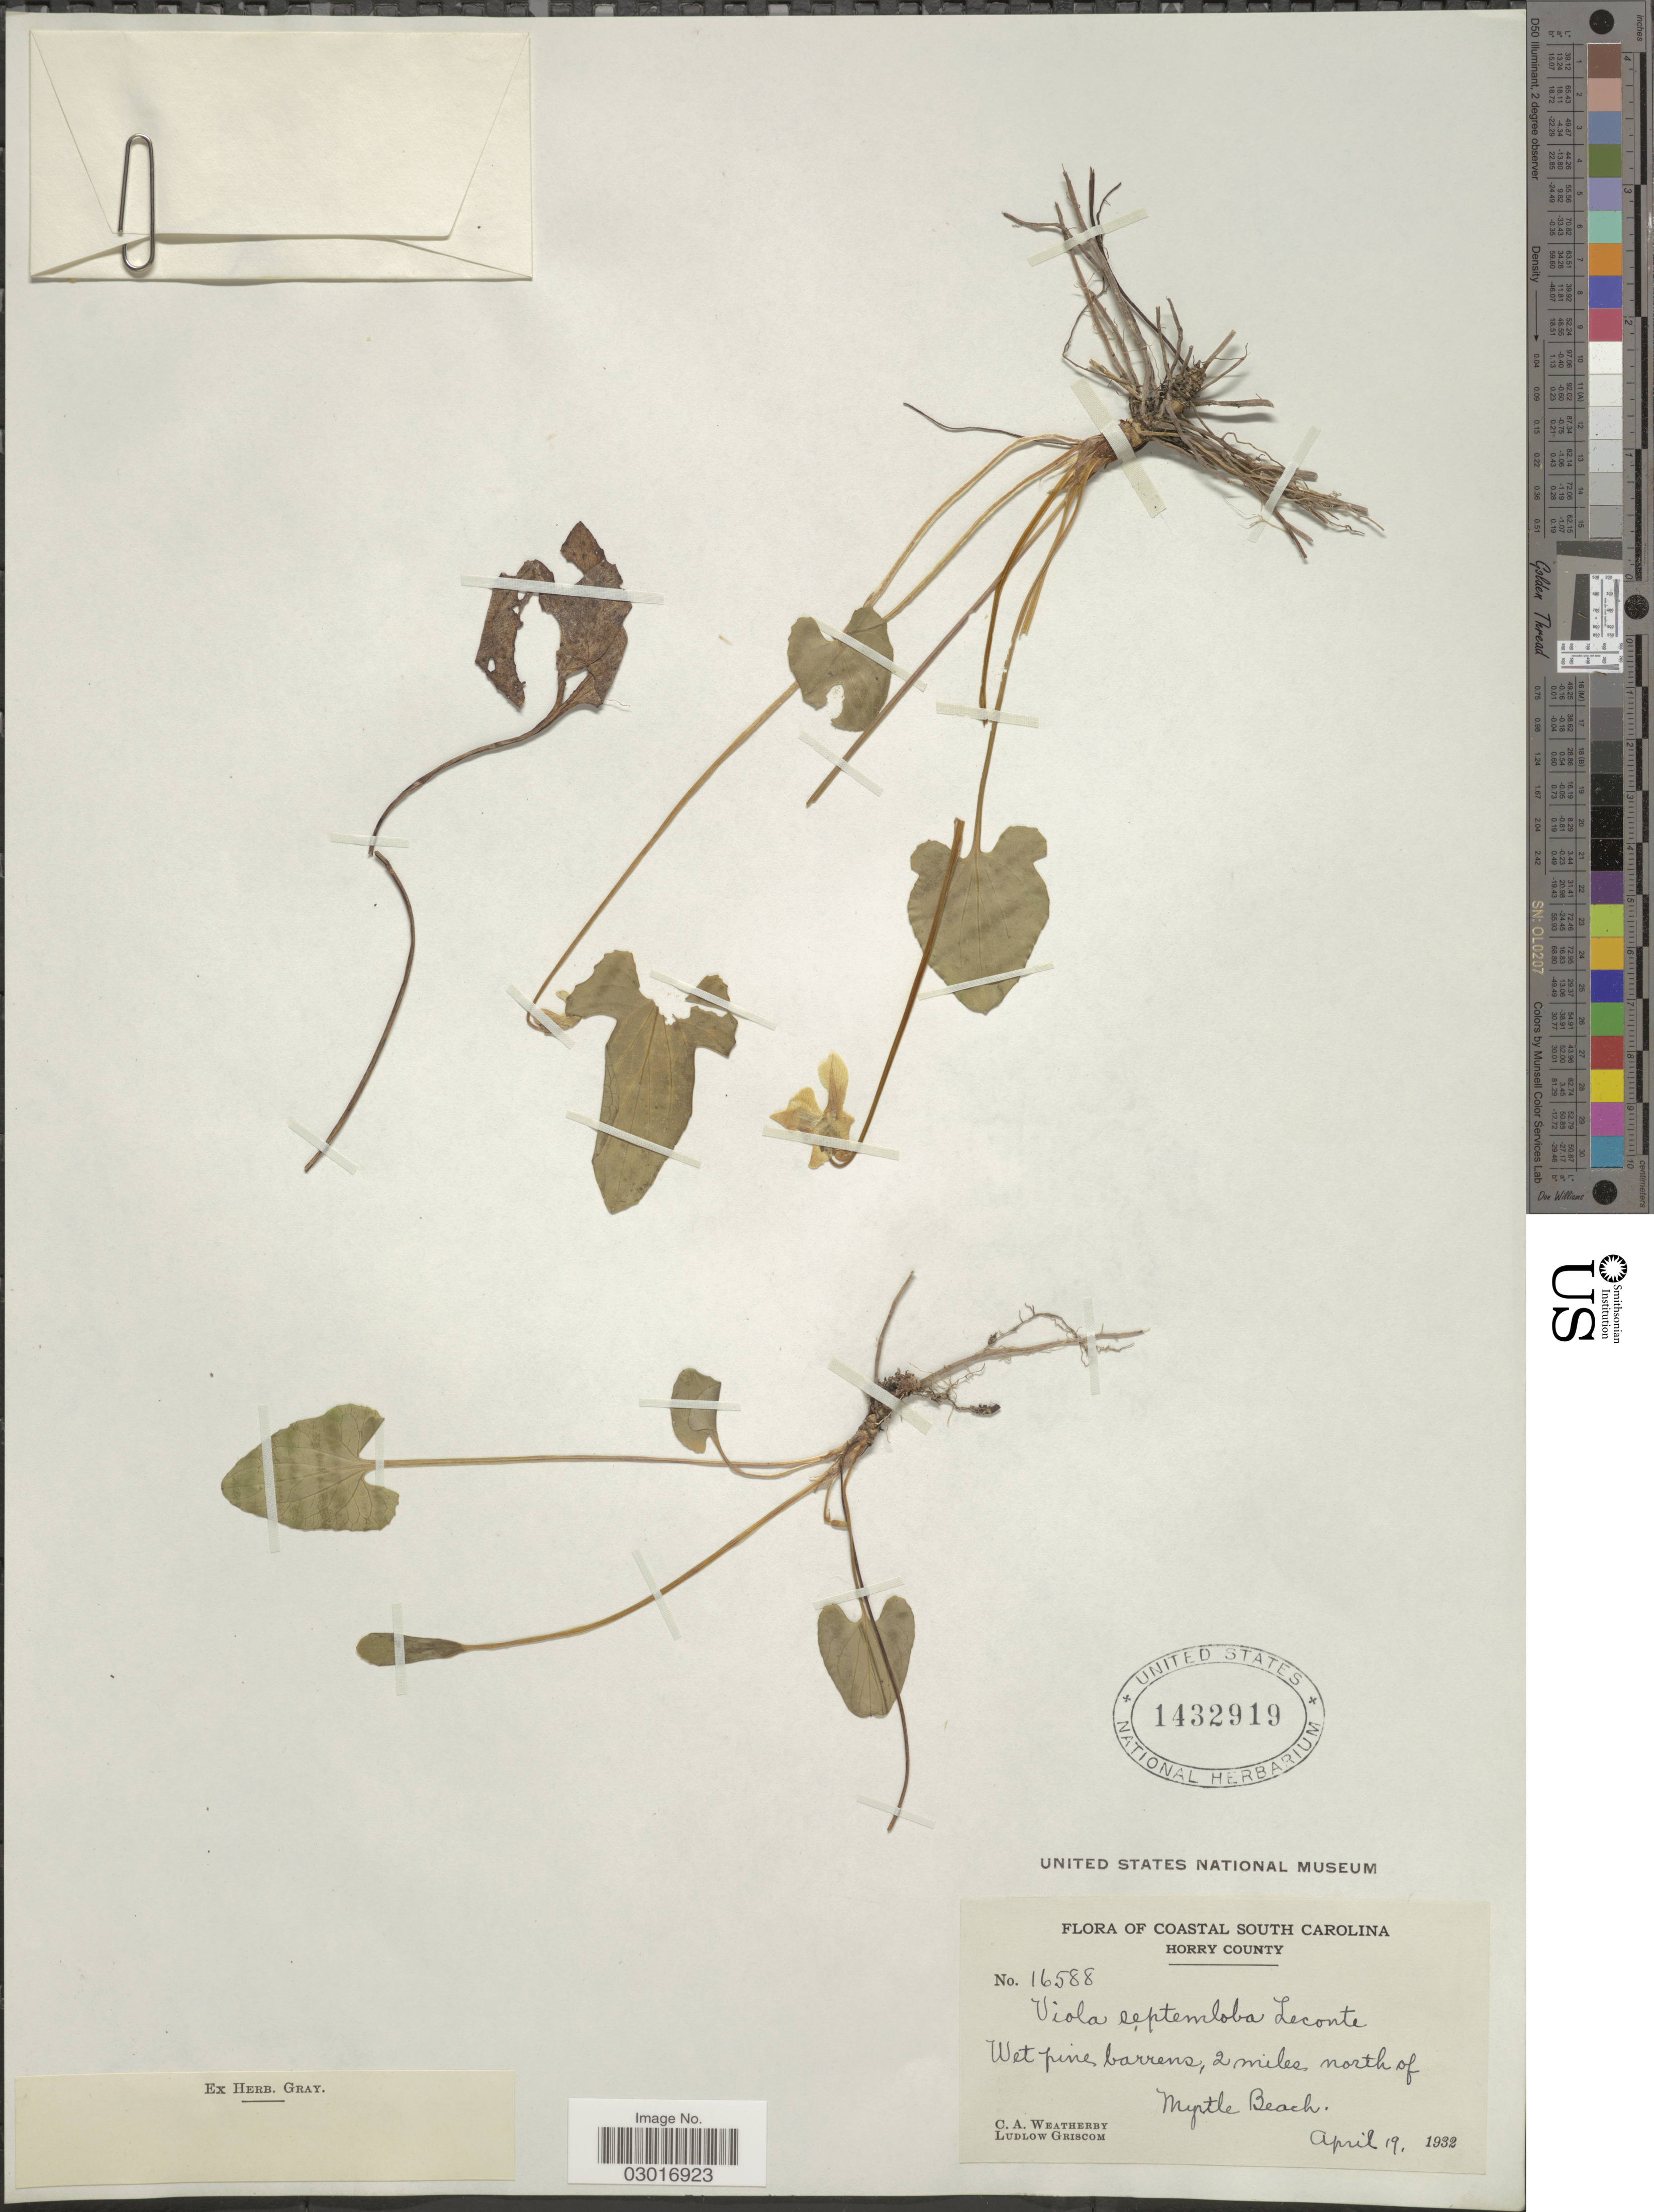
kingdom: Plantae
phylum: Tracheophyta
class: Magnoliopsida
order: Malpighiales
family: Violaceae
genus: Viola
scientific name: Viola septemloba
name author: LeConte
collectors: C. A. Weatherby & L. Griscom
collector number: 16588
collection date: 1932-04-19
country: United States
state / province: South Carolina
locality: Coastal South Carolina, Horry County, Wet pine barrens, 2 miles north of Myrtle Beach.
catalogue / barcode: US 1432919